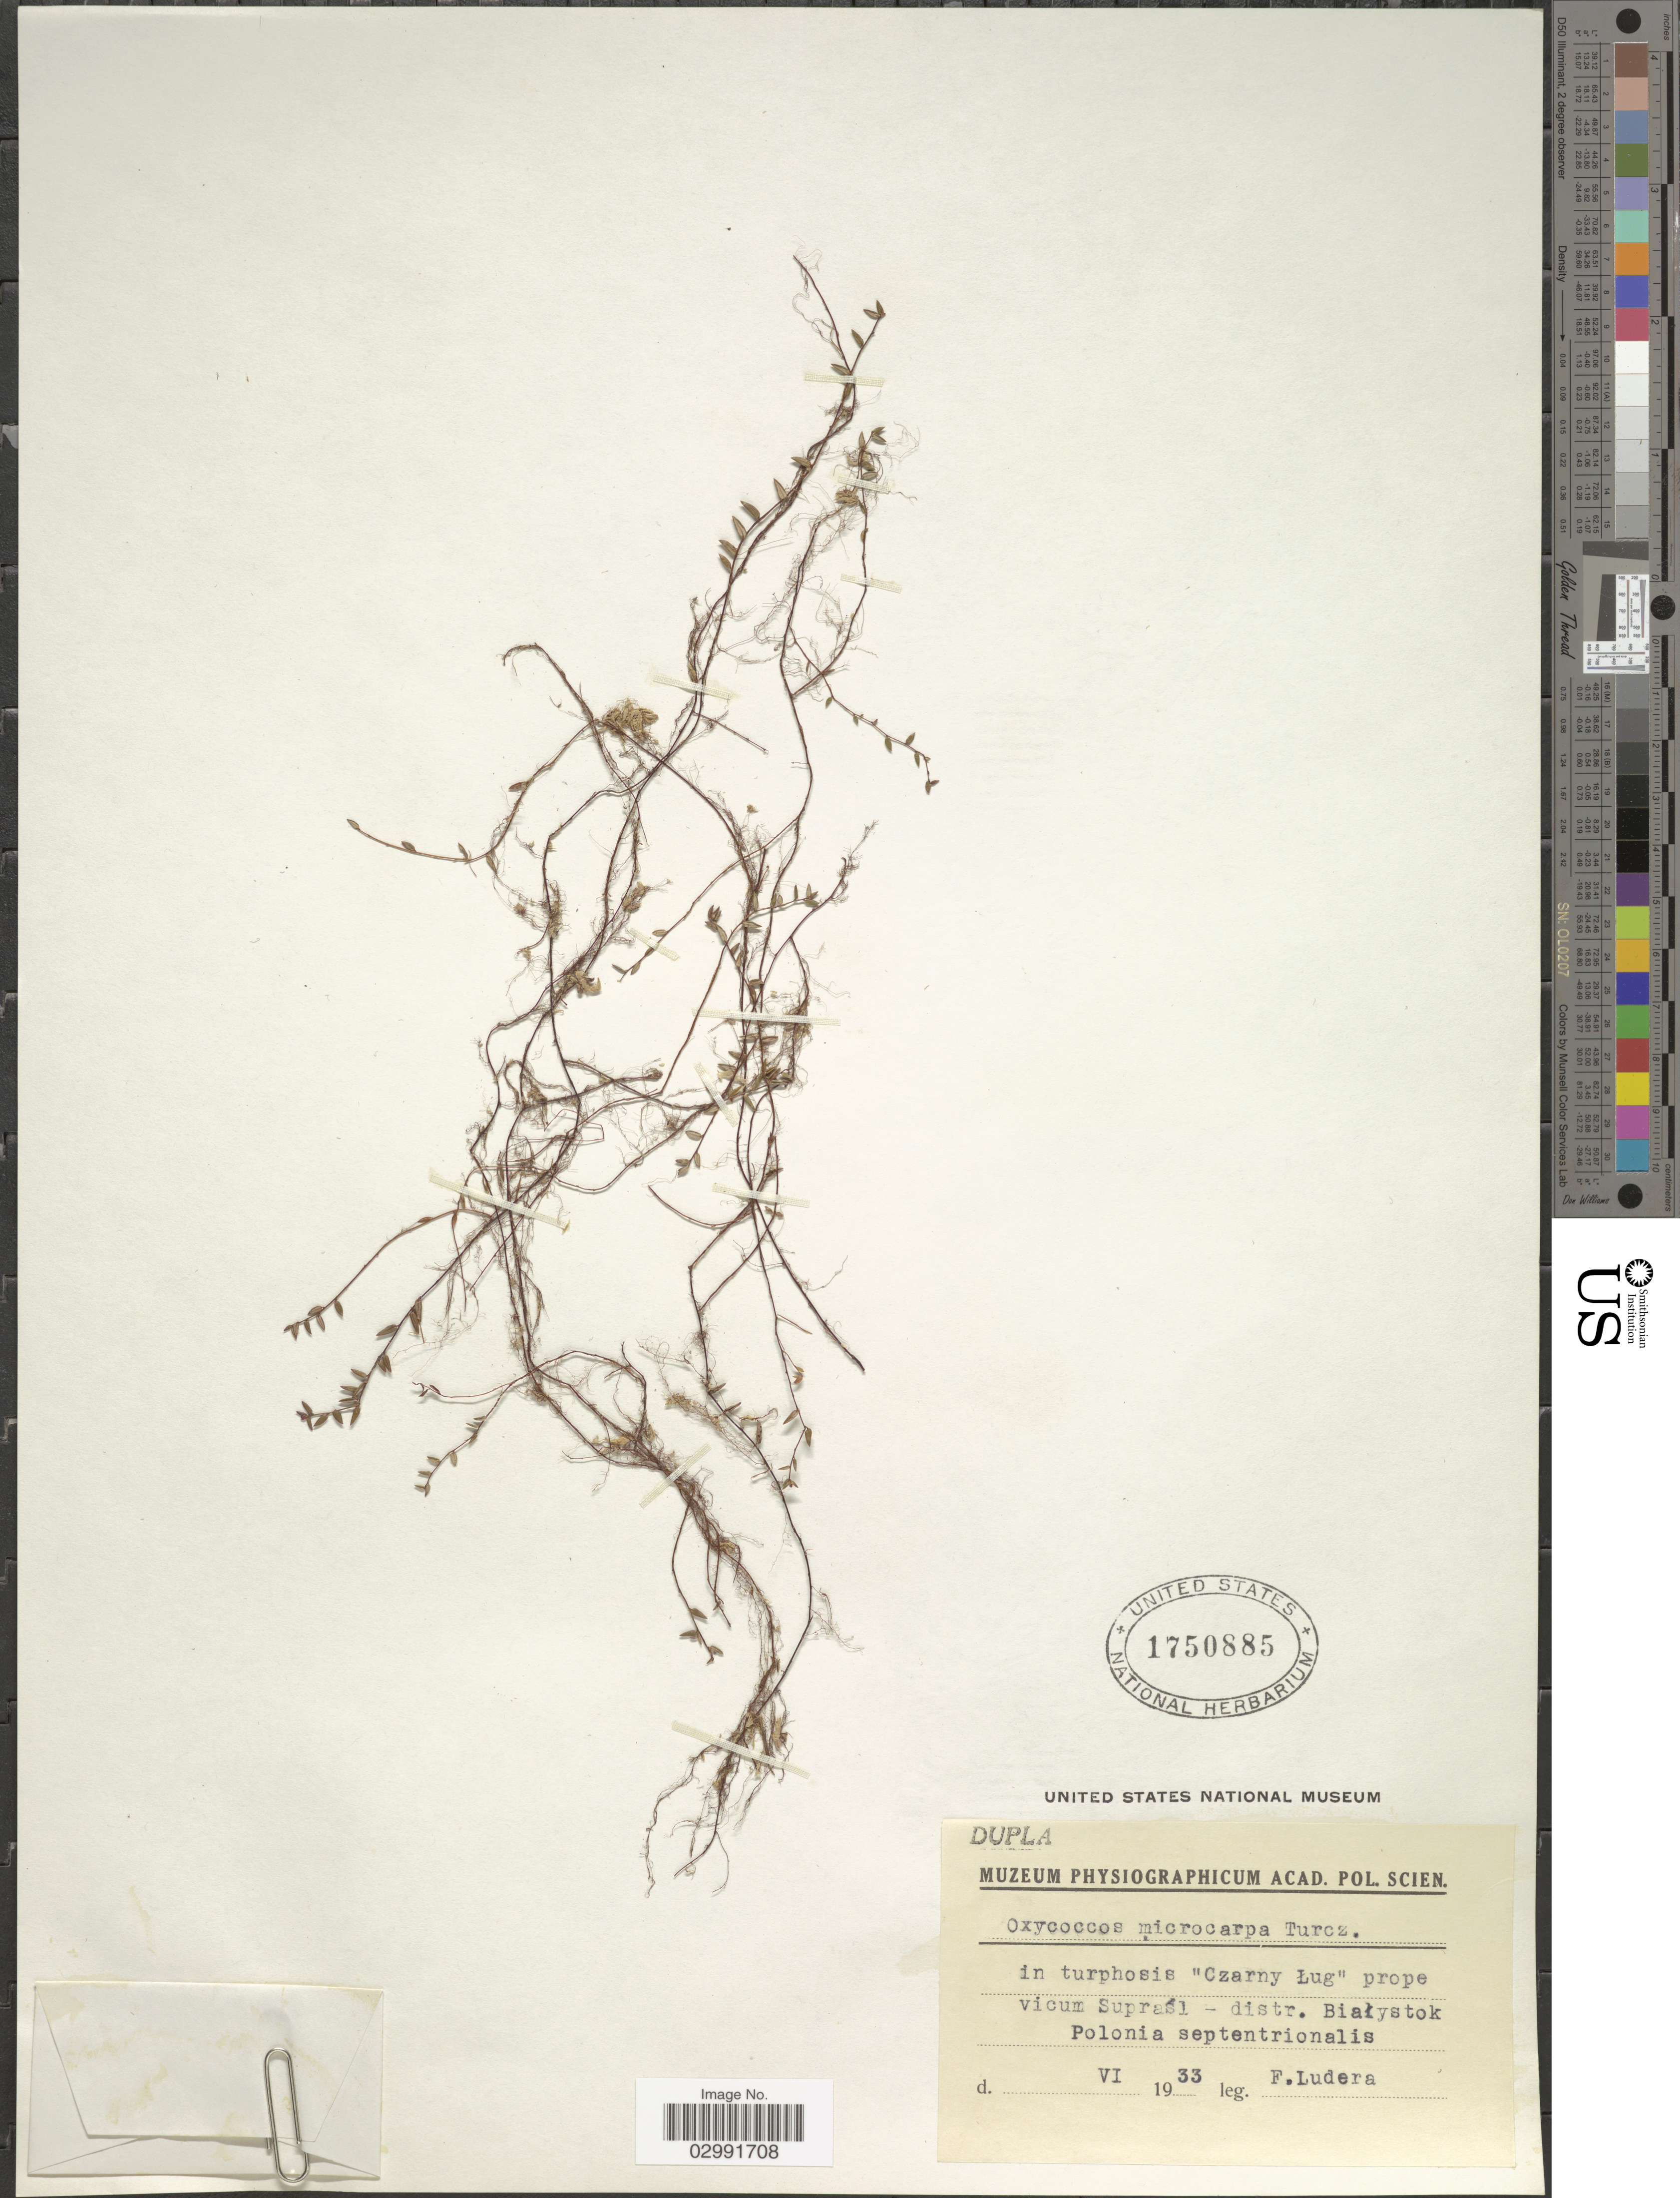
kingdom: Plantae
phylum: Tracheophyta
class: Magnoliopsida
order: Ericales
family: Ericaceae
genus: Vaccinium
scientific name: Vaccinium macrocarpon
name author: Aiton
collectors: F. Ludera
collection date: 1933-06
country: Poland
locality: In turphosis 'Czarny Lug' prope vicum Suprasi; - distr. Bialystok Polonia septentrionalis.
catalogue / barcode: US 1750885